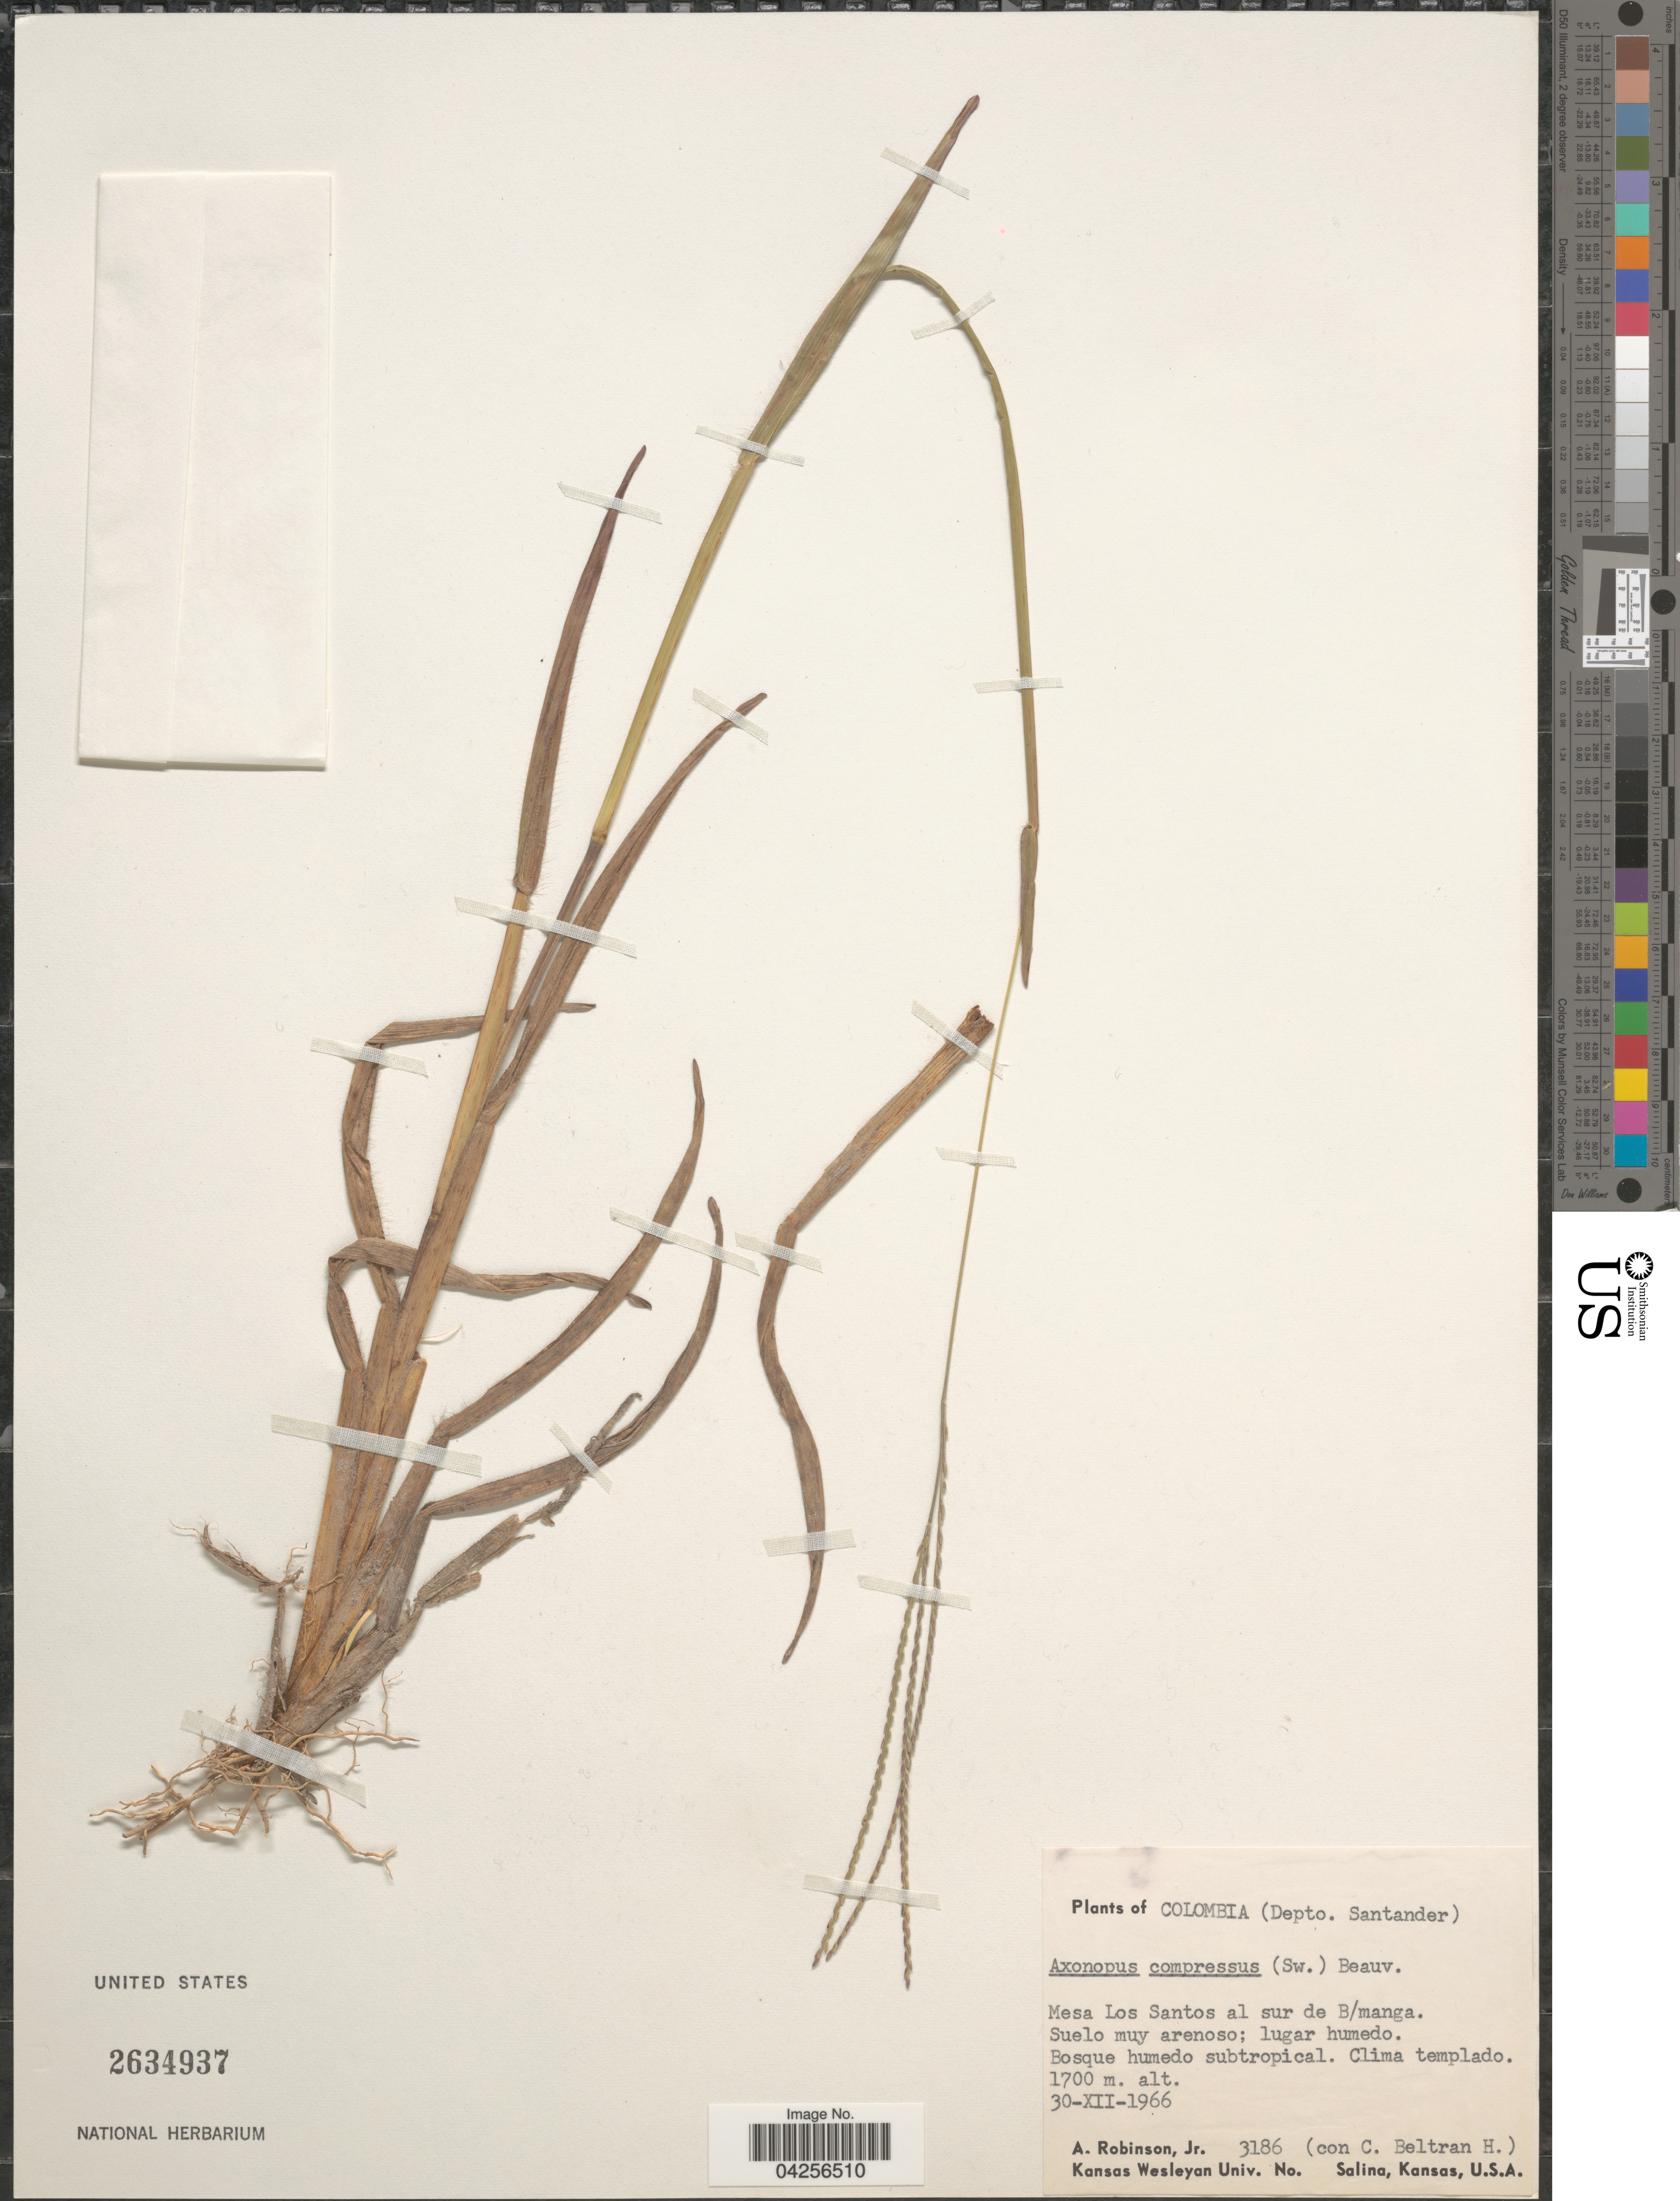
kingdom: Plantae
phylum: Tracheophyta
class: Liliopsida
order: Poales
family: Poaceae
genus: Axonopus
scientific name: Axonopus compressus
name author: (Sw.) P. Beauv.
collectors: A. Robinson Jr. & C. Beltran H.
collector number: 3186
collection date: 1966-12-30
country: Colombia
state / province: Santander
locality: (Depto. Santander). Mesa Los Santos al sur de B/manga.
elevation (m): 1700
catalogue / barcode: US 2634937